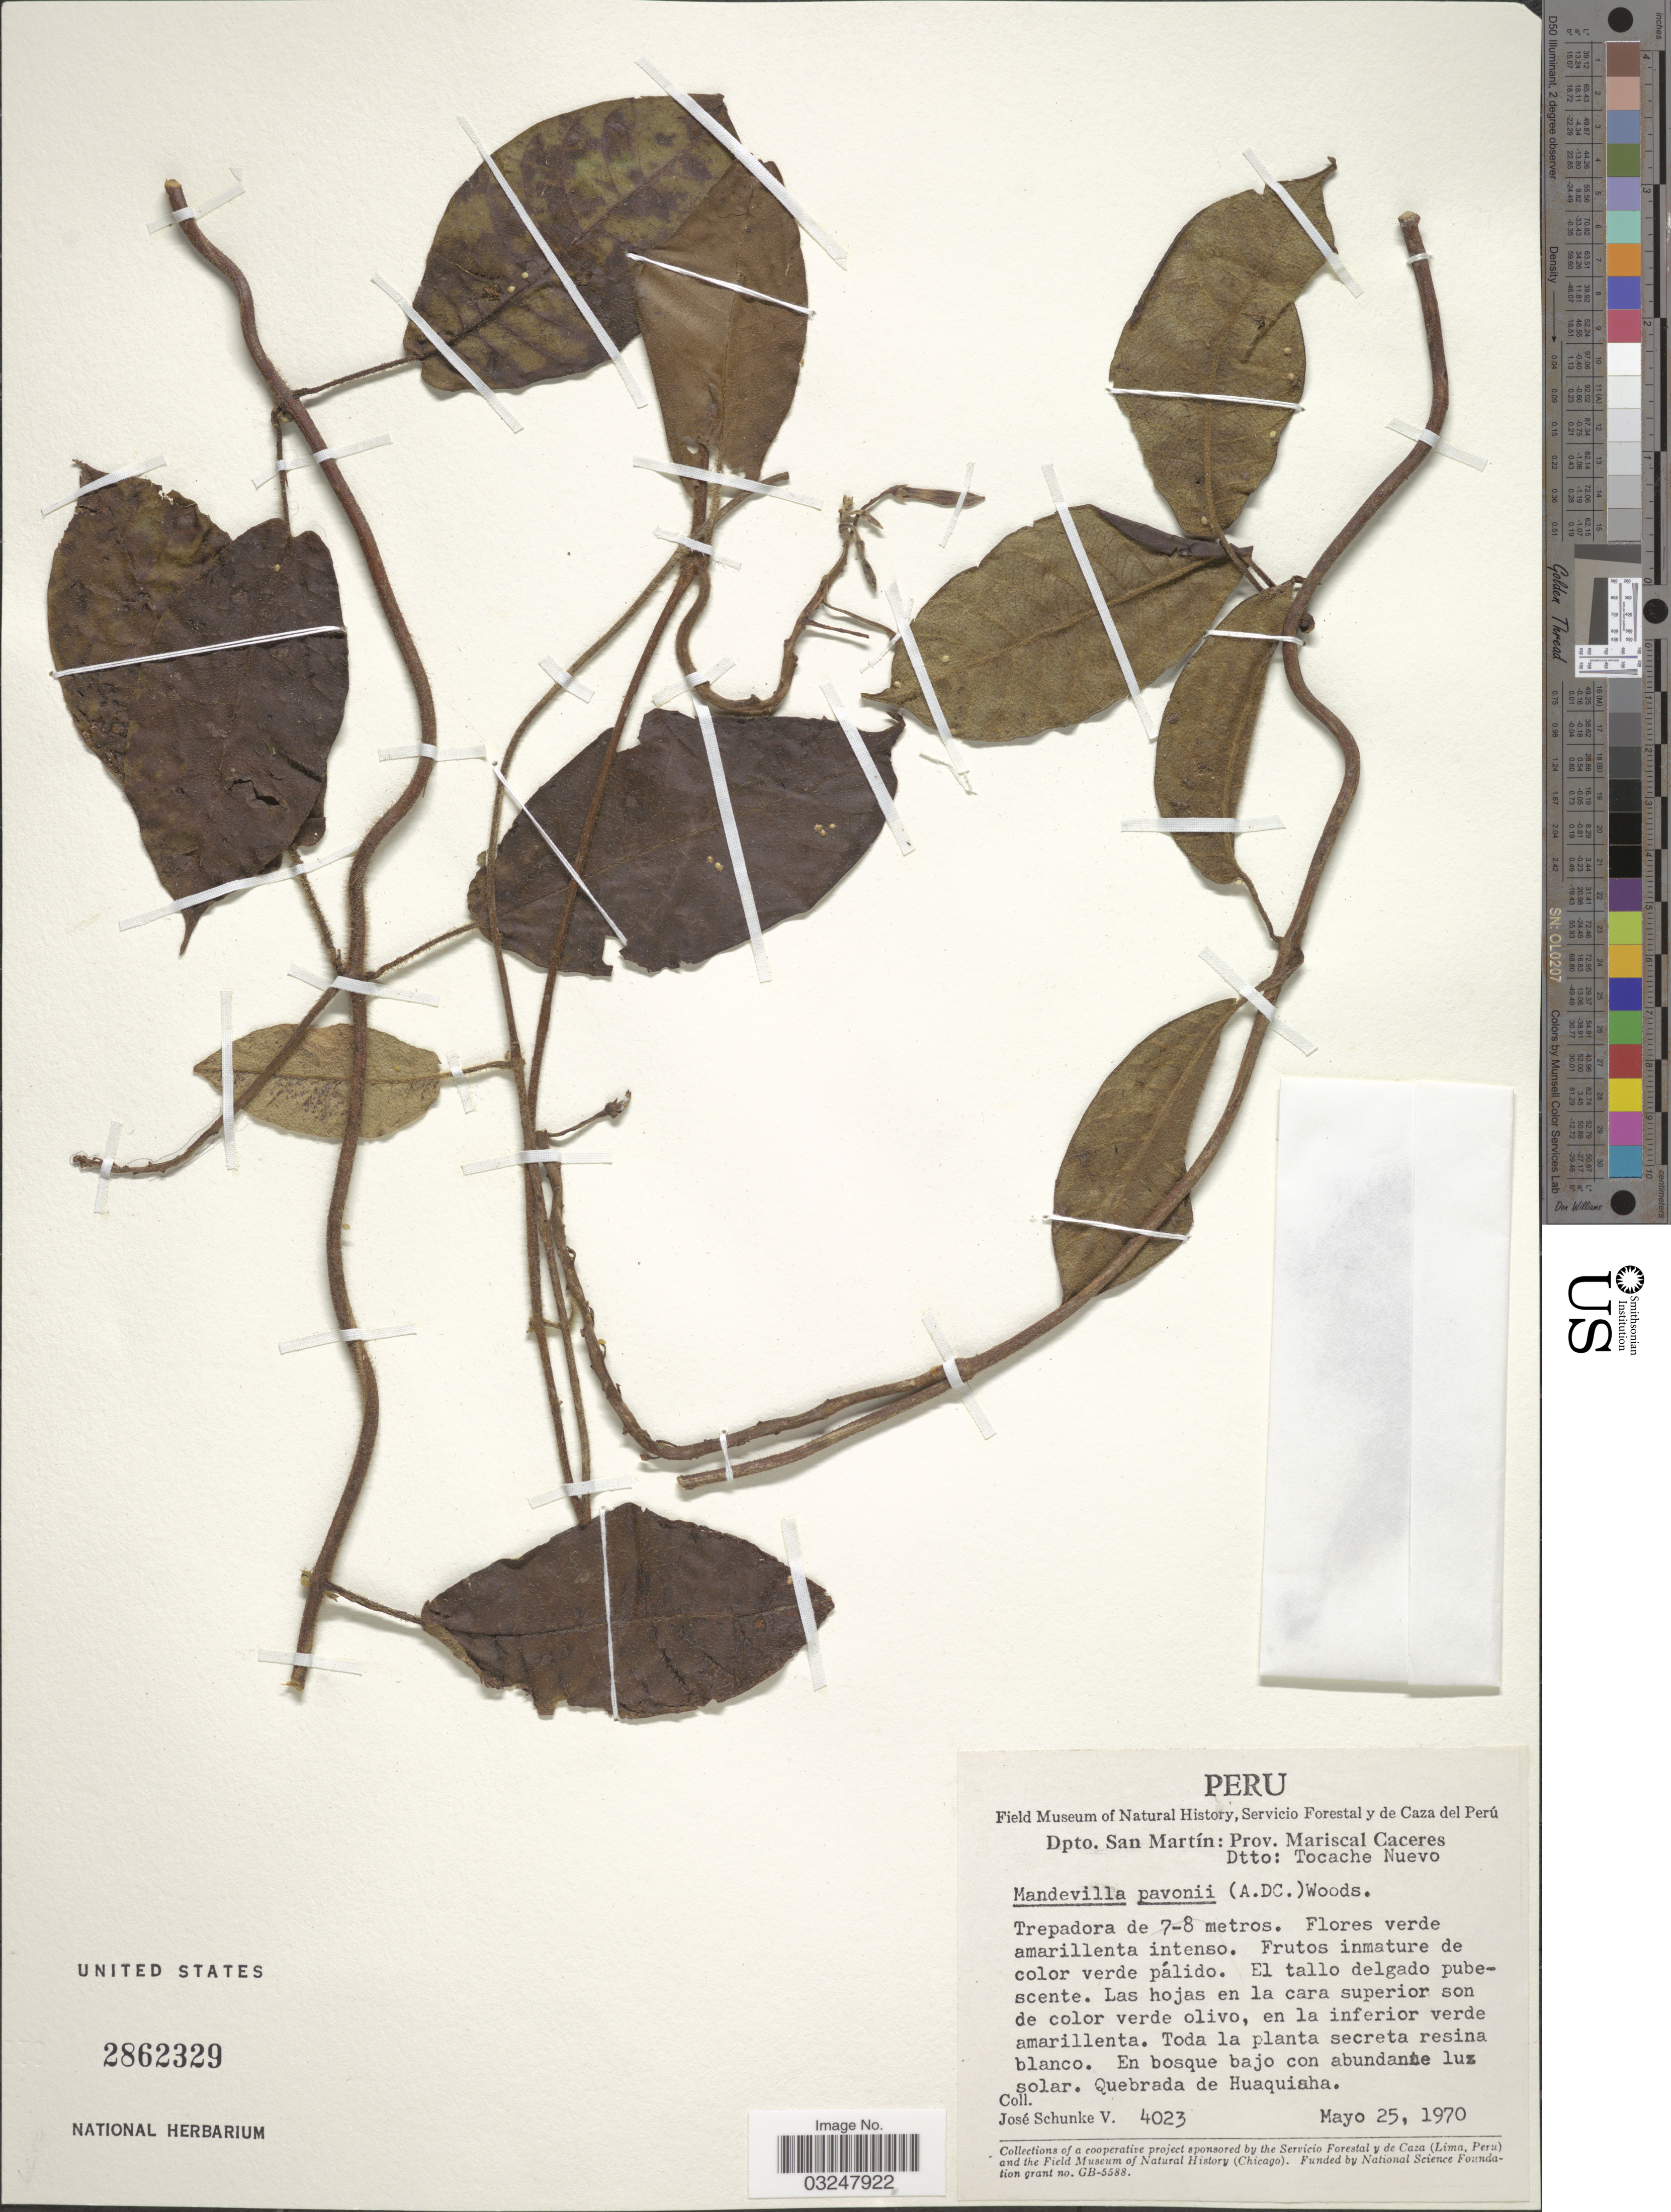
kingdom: Plantae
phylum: Tracheophyta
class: Magnoliopsida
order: Gentianales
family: Apocynaceae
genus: Mandevilla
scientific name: Mandevilla pavonii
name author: (A. DC.) Woodson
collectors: J. Schunke Vigo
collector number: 4023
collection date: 1970-05-25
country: Peru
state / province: San Martín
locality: Dpto. San Martín: Prov. Mariscal Caceres, Dtto: Tocache Nuevo, Quebrada de Huaquisha.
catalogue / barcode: US 2862329